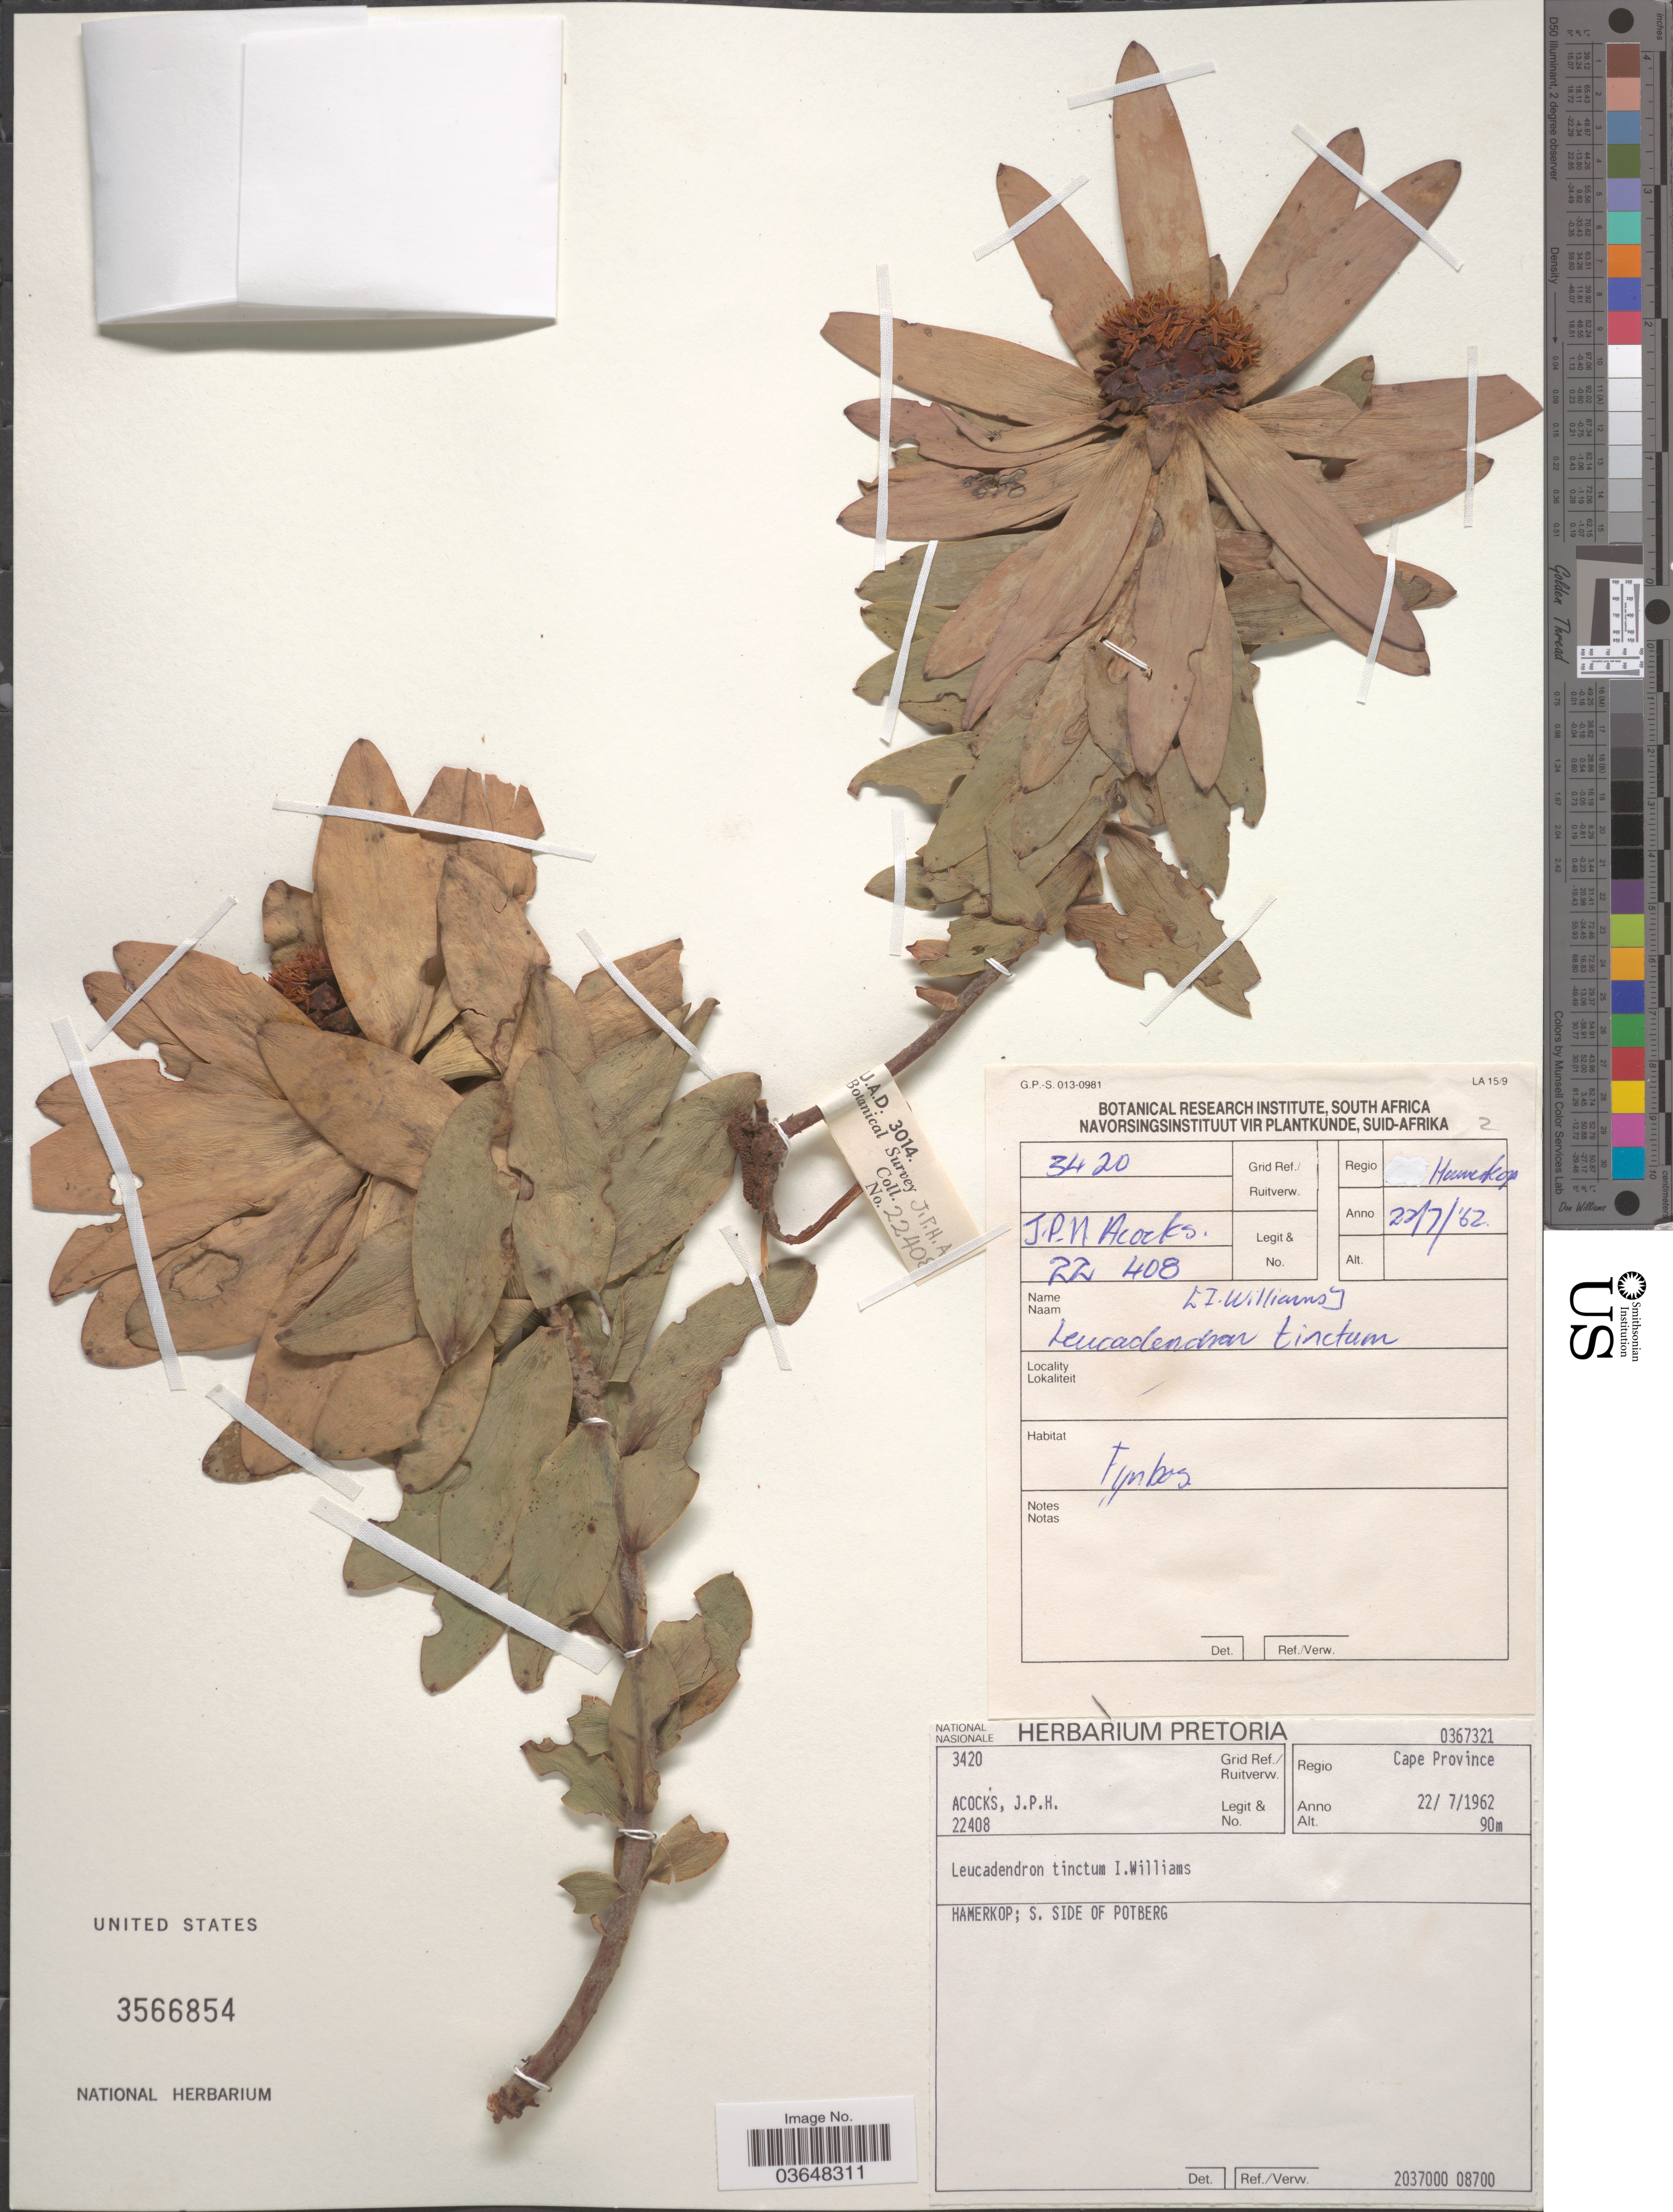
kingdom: Plantae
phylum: Tracheophyta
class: Magnoliopsida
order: Proteales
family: Proteaceae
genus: Leucadendron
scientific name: Leucadendron tinctum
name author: I. Williams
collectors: J. P. Acocks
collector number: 22408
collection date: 1962-07-22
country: South Africa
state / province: Western Cape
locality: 3420 Grid Ref./Ruitverw. Regio Cape Province. Hamerkop; S. side of Potberg.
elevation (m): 90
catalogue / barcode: US 3566854